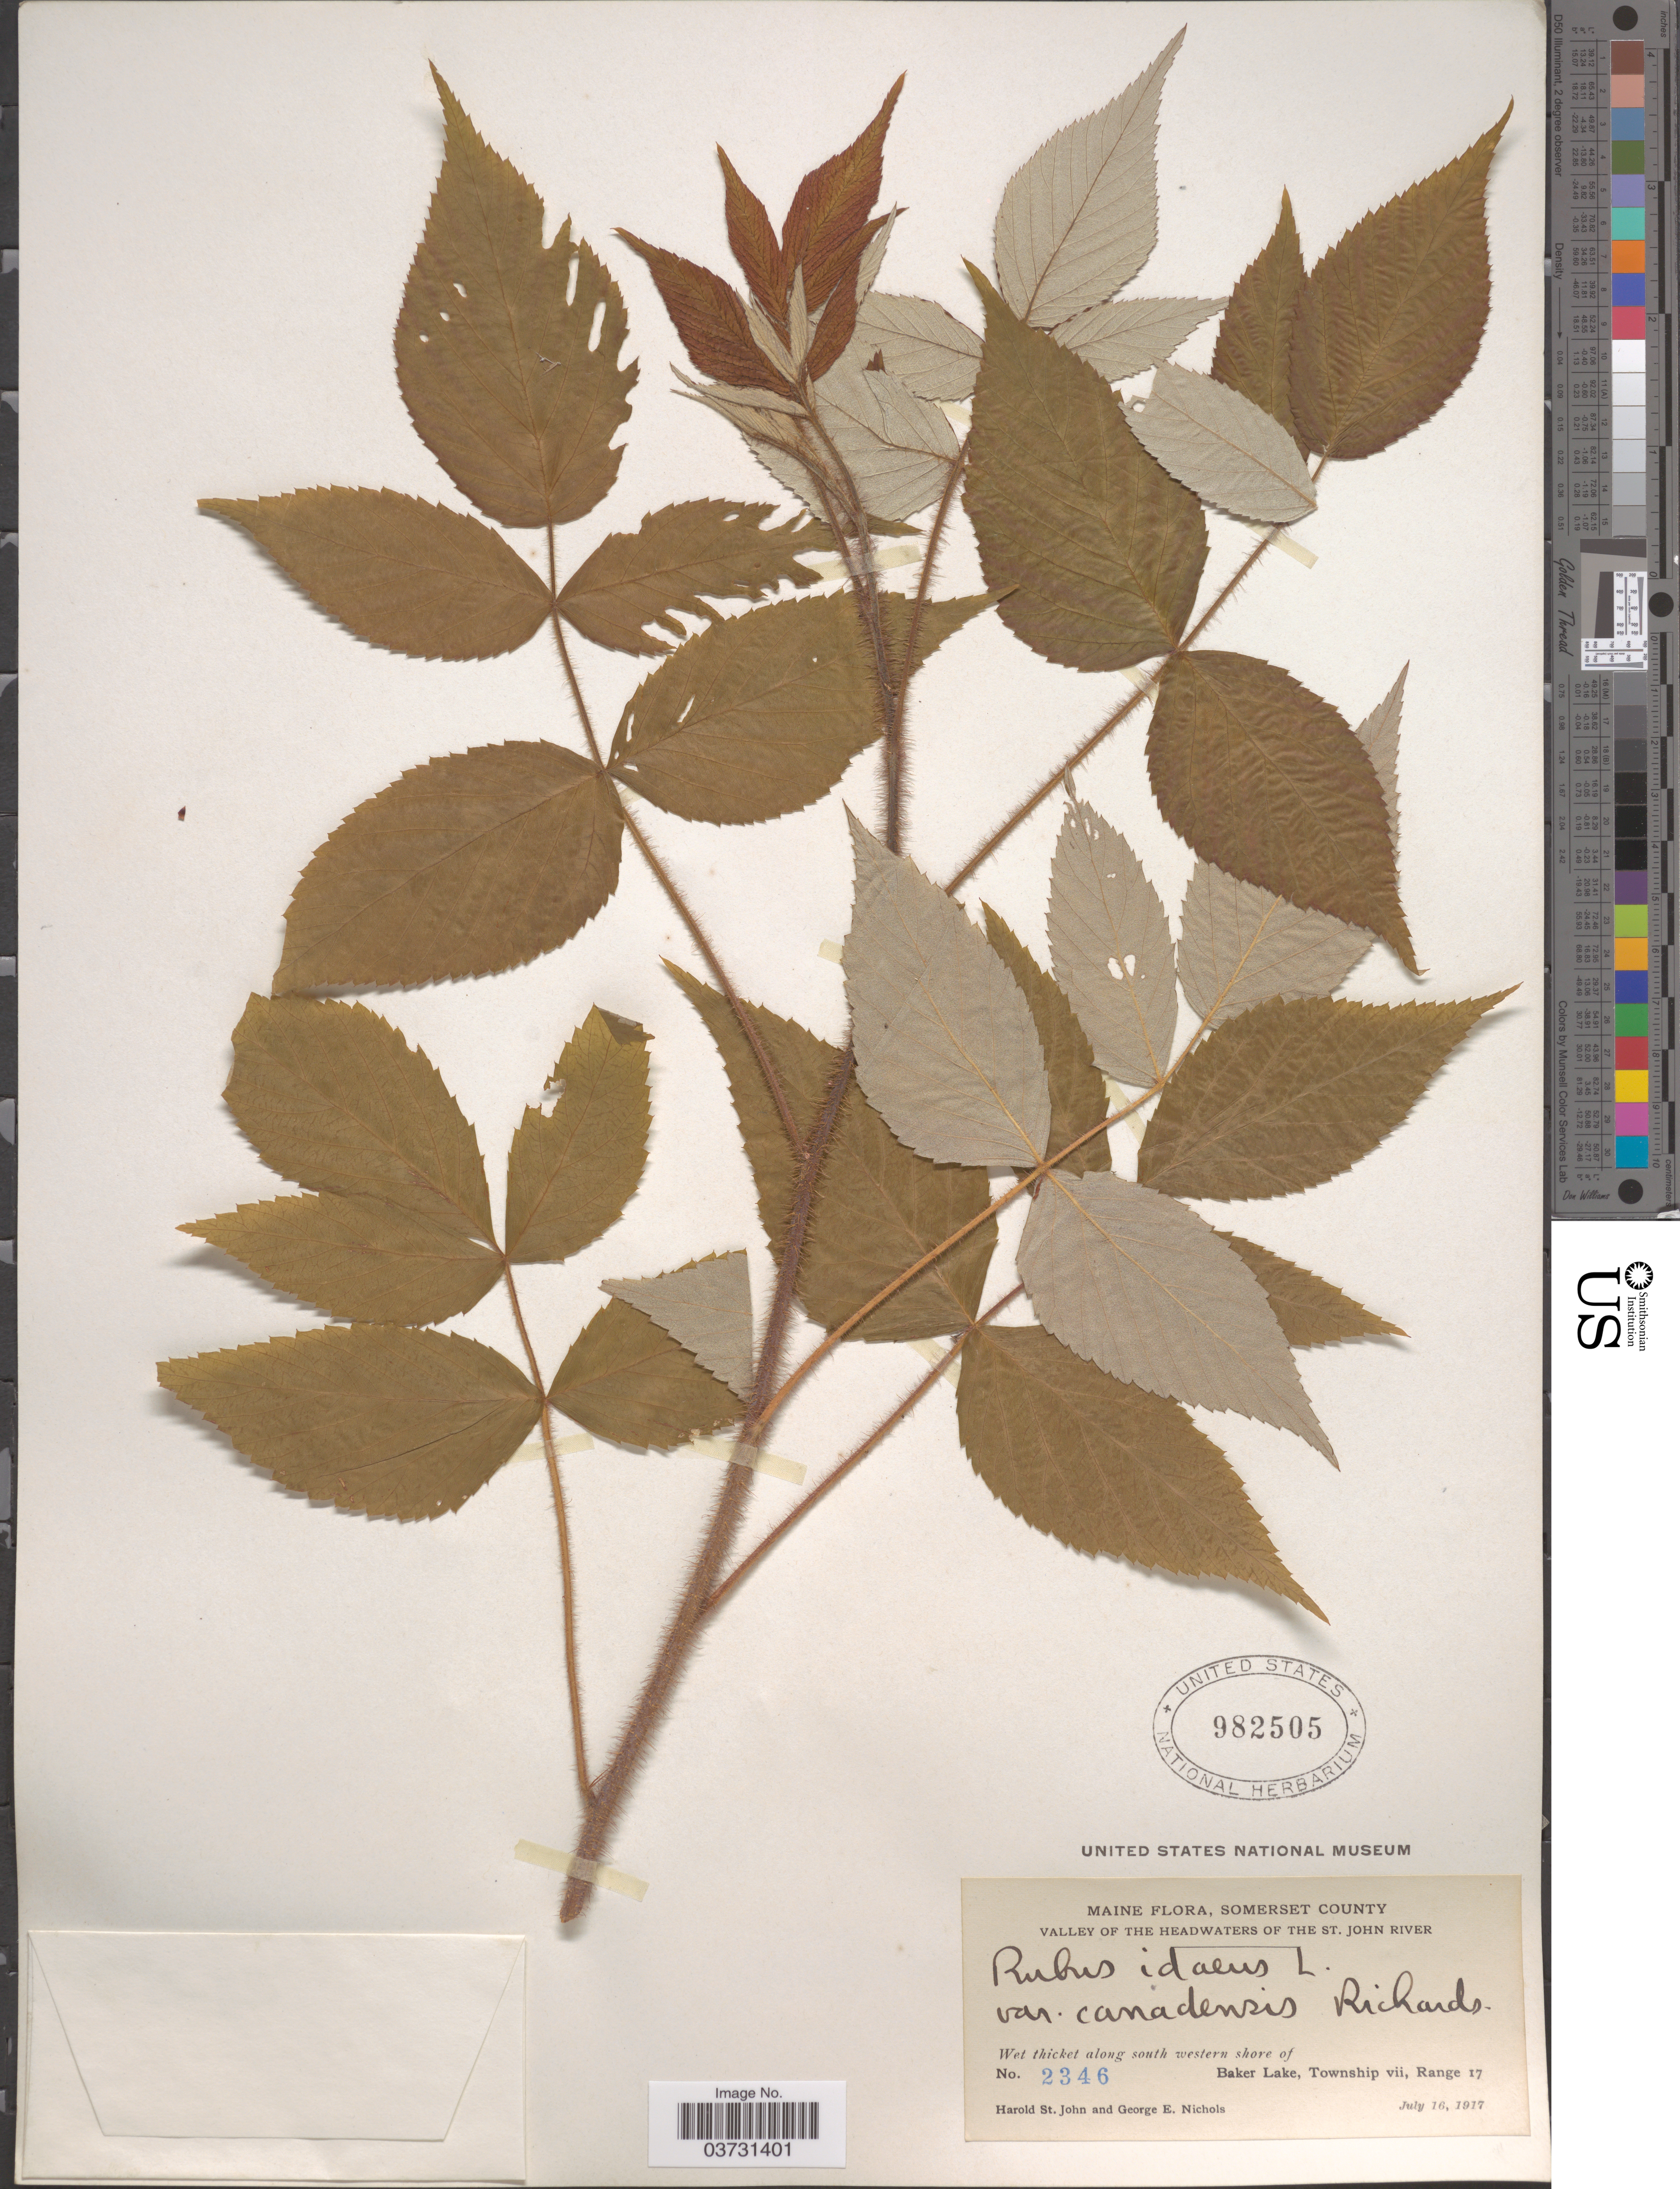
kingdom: Plantae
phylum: Tracheophyta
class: Magnoliopsida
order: Rosales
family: Rosaceae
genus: Rubus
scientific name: Rubus strigosus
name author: Michx.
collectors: H. St. John & G. E. Nichols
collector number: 2346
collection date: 1917-07-16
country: United States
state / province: Maine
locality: Somerset County. Valley of the Headwaters of The St. John River. Wet thicket along south western shore of Baker Lake, Township vii, Range 17.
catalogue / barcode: US 982505